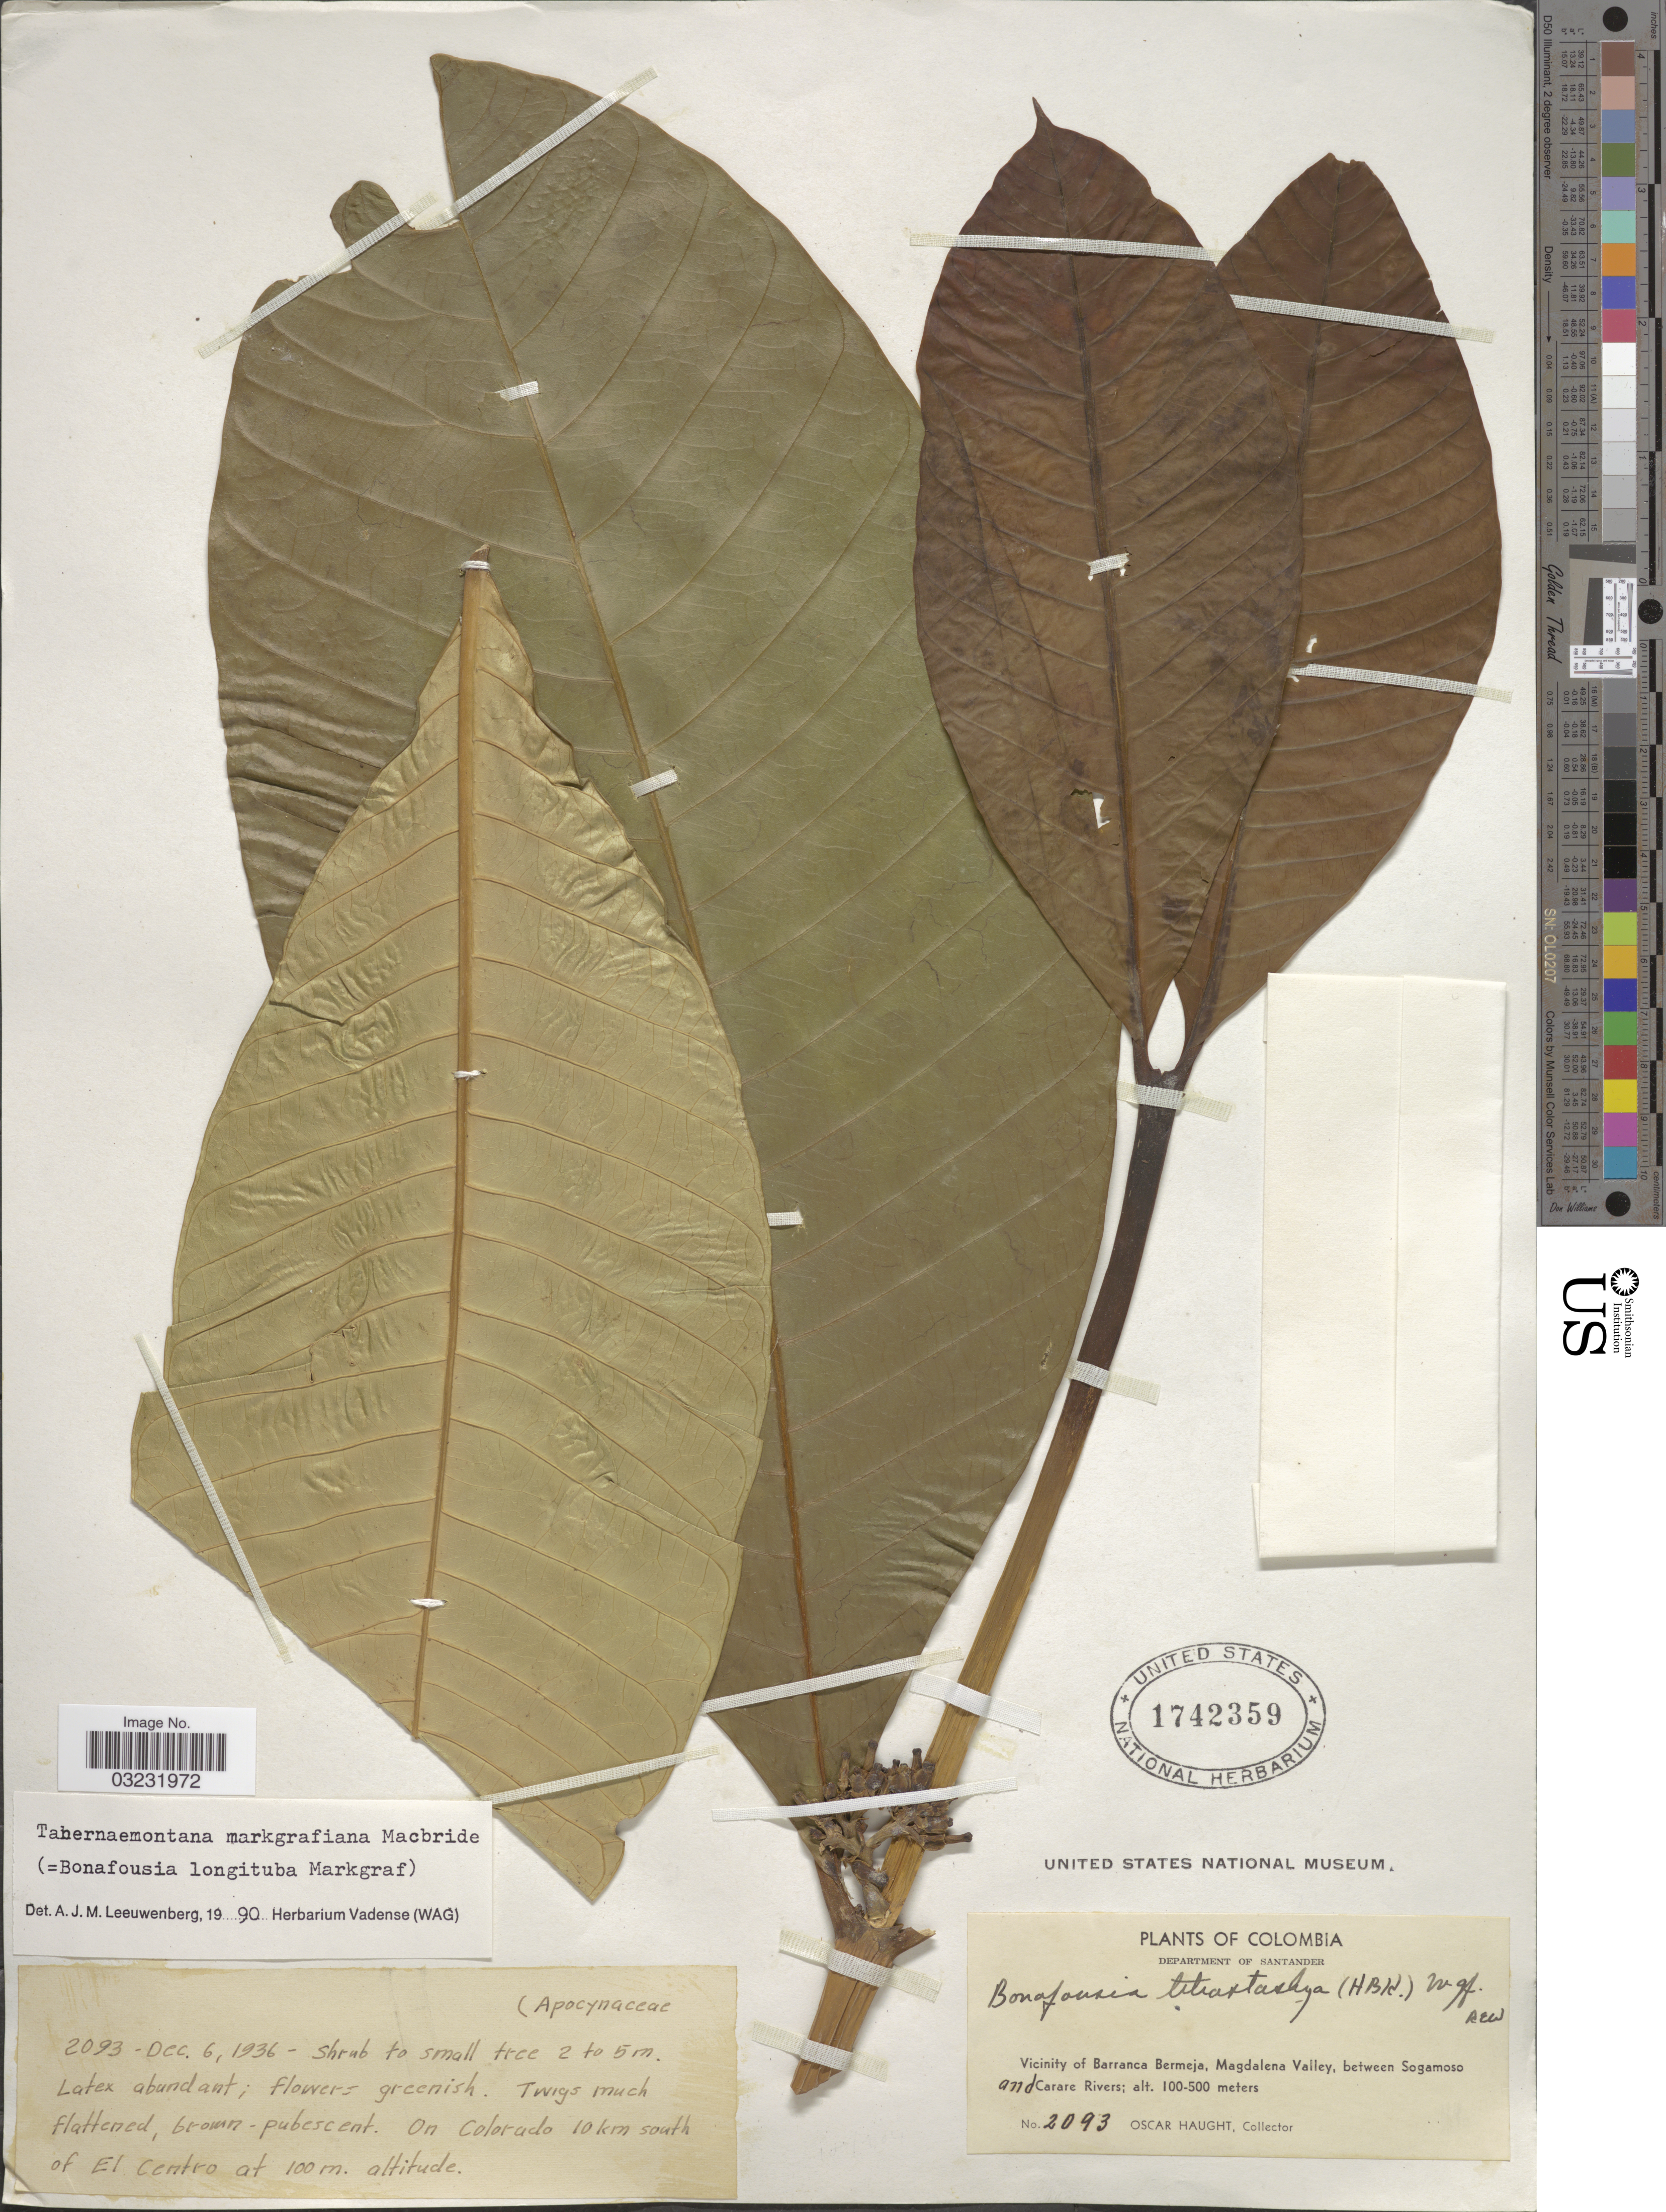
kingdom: Plantae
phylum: Tracheophyta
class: Magnoliopsida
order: Gentianales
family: Apocynaceae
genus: Tabernaemontana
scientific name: Tabernaemontana markgrafiana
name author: J.F. Macbr.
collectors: O. L. Haught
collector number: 2093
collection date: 1936-12-06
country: Colombia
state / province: Santander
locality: Department of Santander. Vicinity of Barranca Bermeja, Magdalena Valley, between Sogamoso and Carare Rivers. On Colorado 10 km south of El Centro.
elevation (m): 100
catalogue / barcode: US 1742359